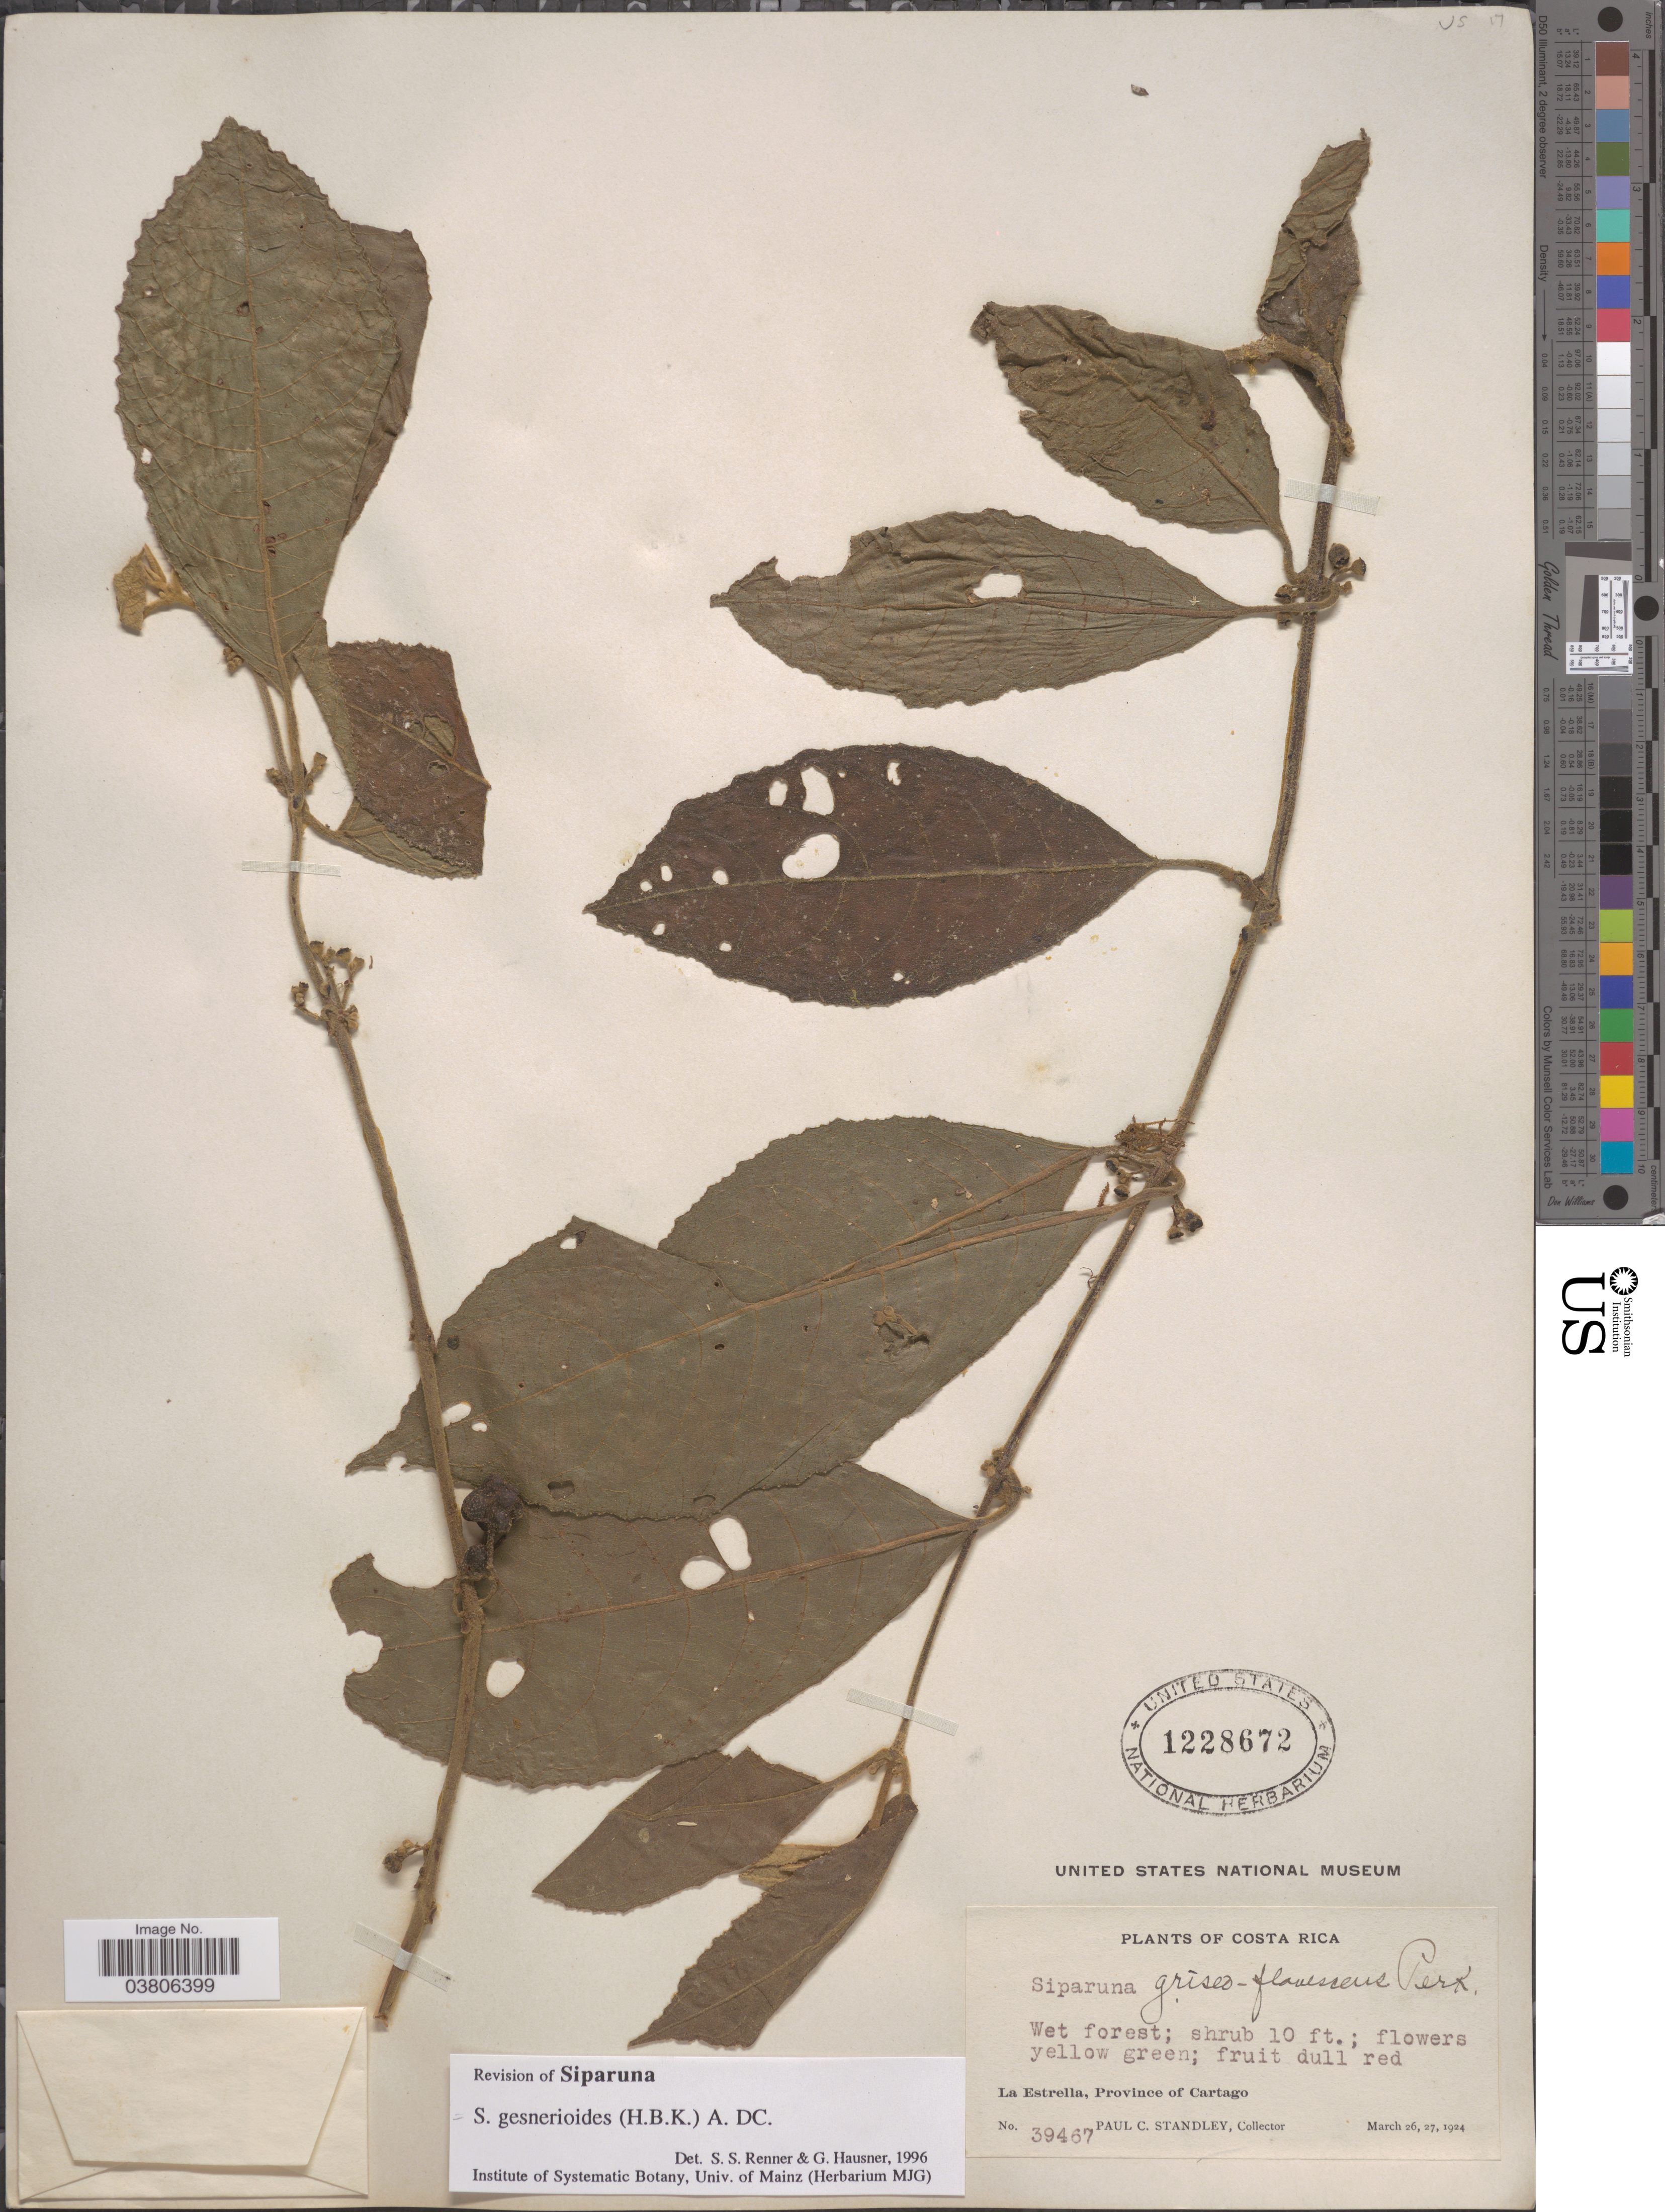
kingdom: Plantae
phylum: Tracheophyta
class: Magnoliopsida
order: Laurales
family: Siparunaceae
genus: Siparuna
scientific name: Siparuna gesnerioides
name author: (Kunth) A. DC.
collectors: P. C. Standley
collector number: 39467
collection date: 1924-03-26/1924-03-27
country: Costa Rica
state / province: Cartago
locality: La Estrella.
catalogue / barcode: US 1228672